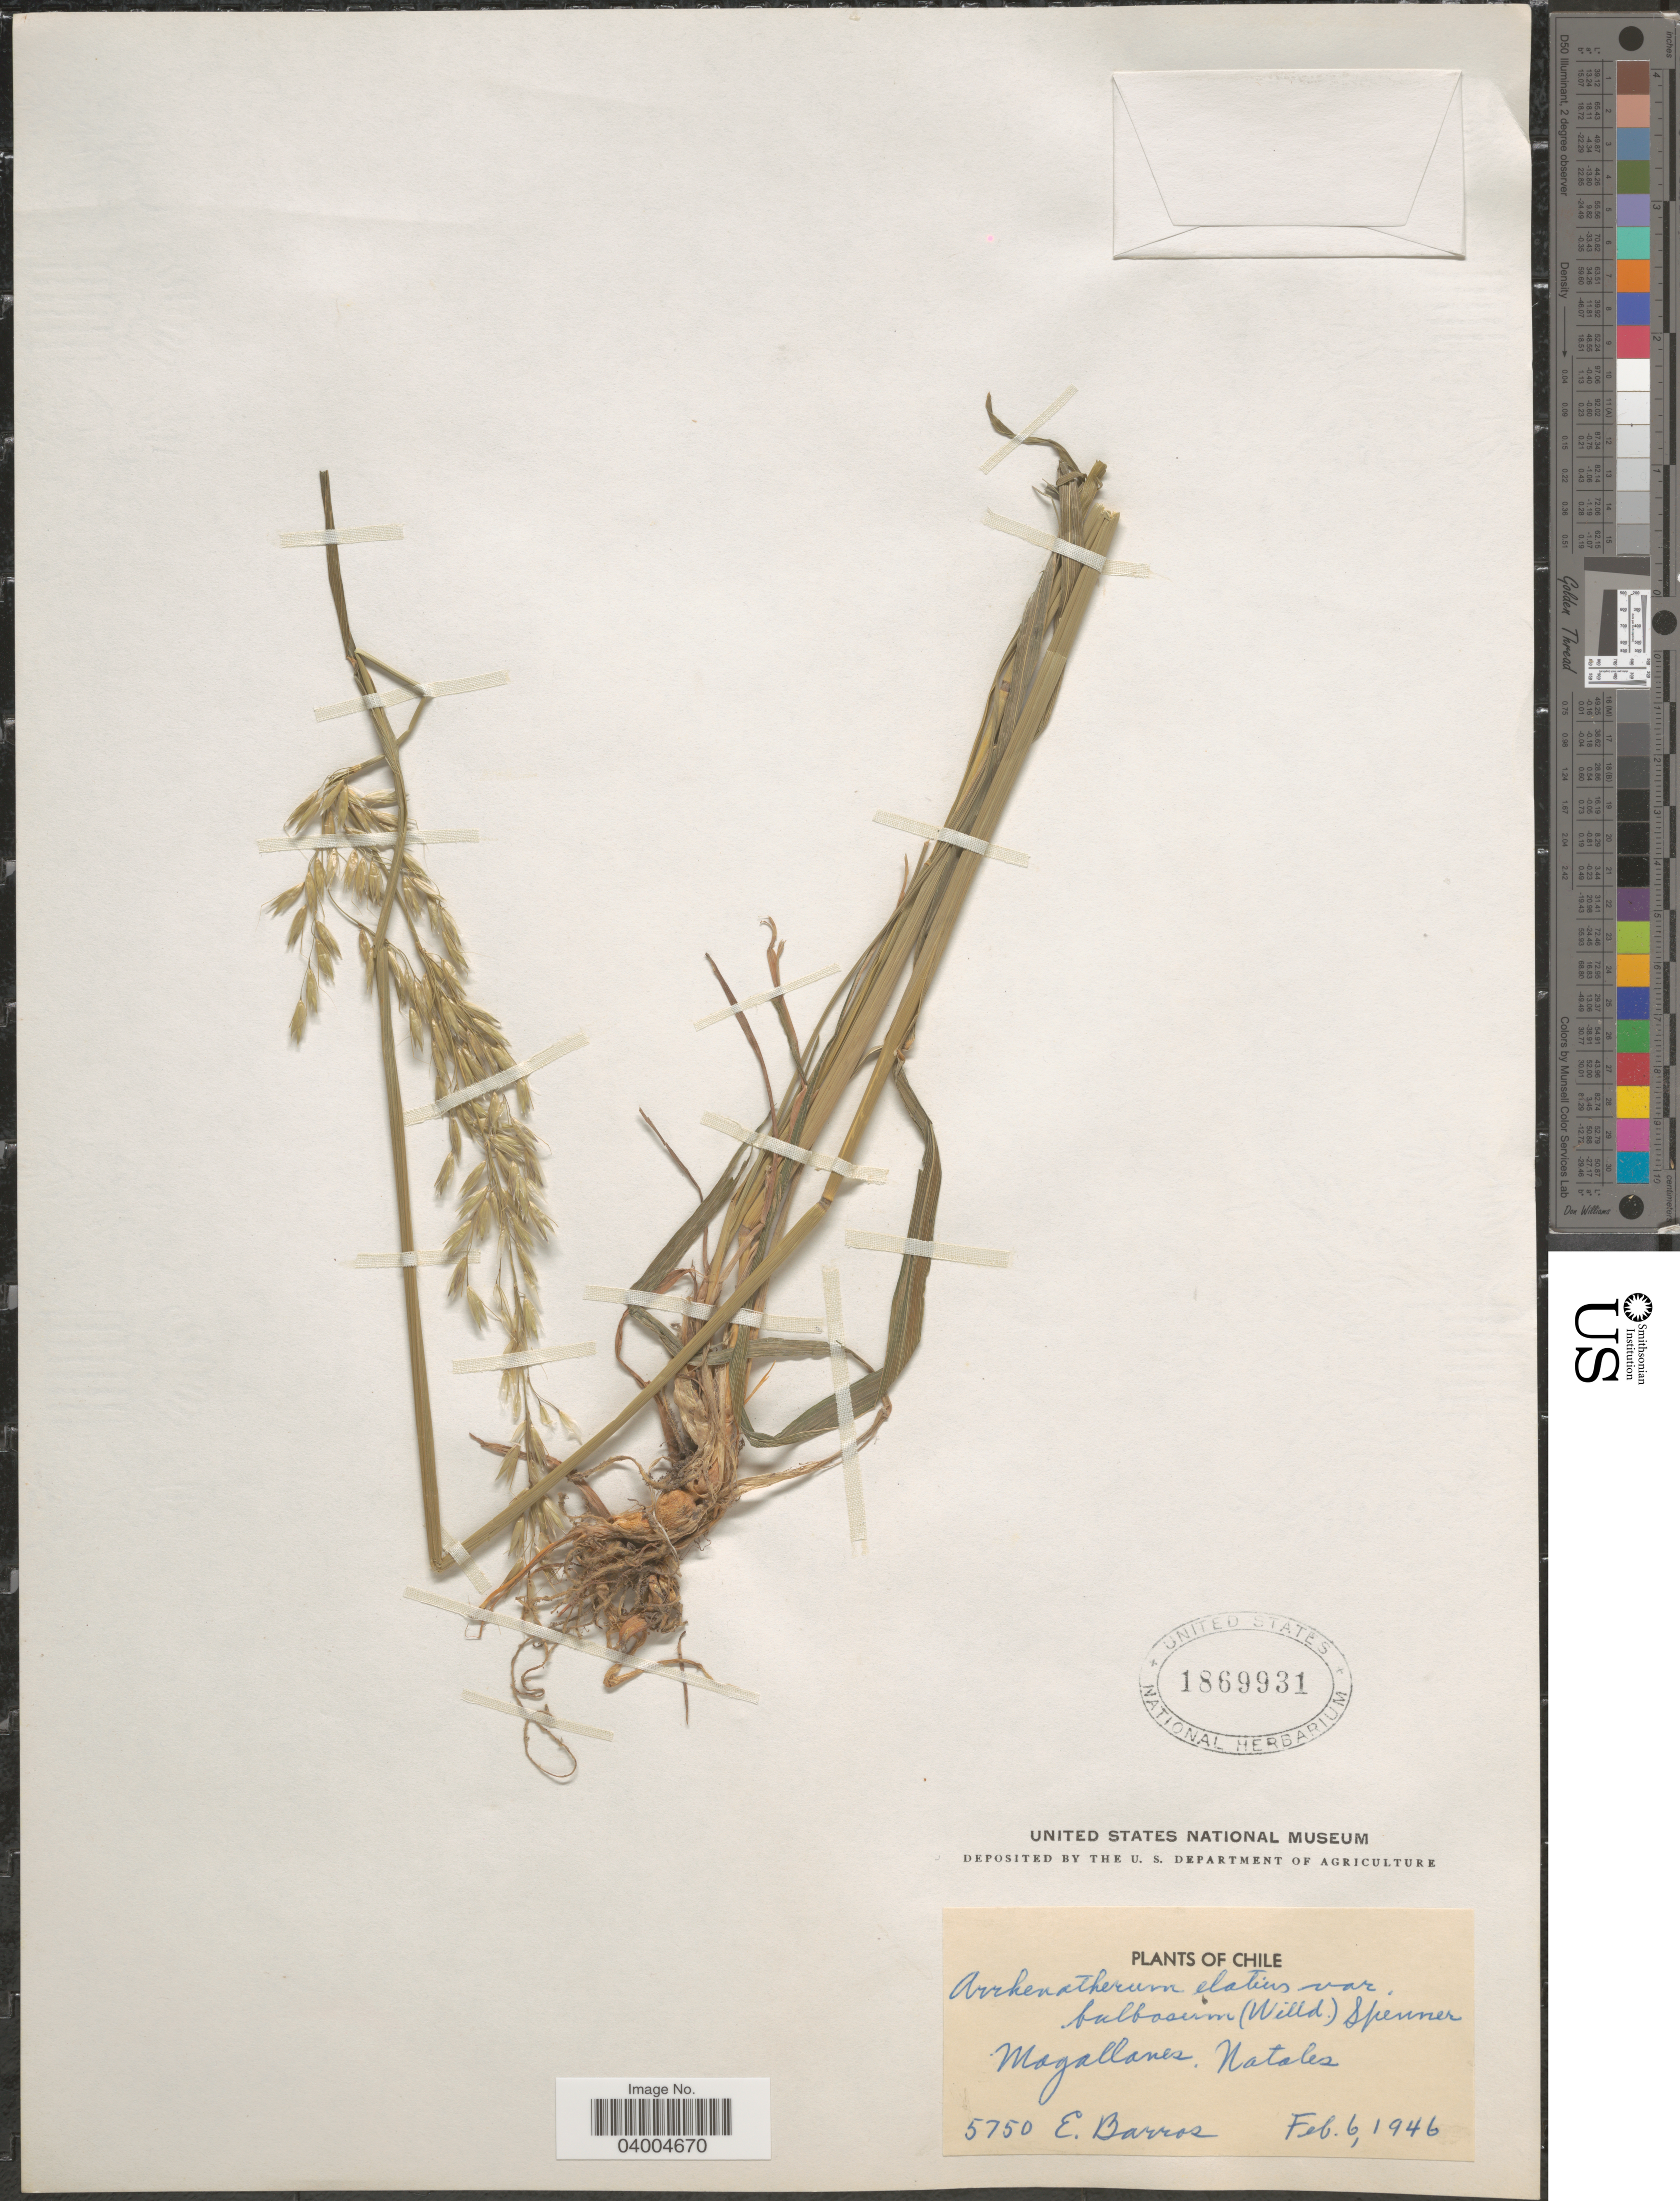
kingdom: Plantae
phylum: Tracheophyta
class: Liliopsida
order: Poales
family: Poaceae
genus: Arrhenatherum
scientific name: Arrhenatherum elatius subsp. bulbosum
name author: (Willd.) G. Martens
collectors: E. Barros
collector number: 5750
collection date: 1946-02-06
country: Chile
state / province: Magallanes y de la Antártica Chilena (XII)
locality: Magallanes. Natales.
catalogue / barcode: US 1869931